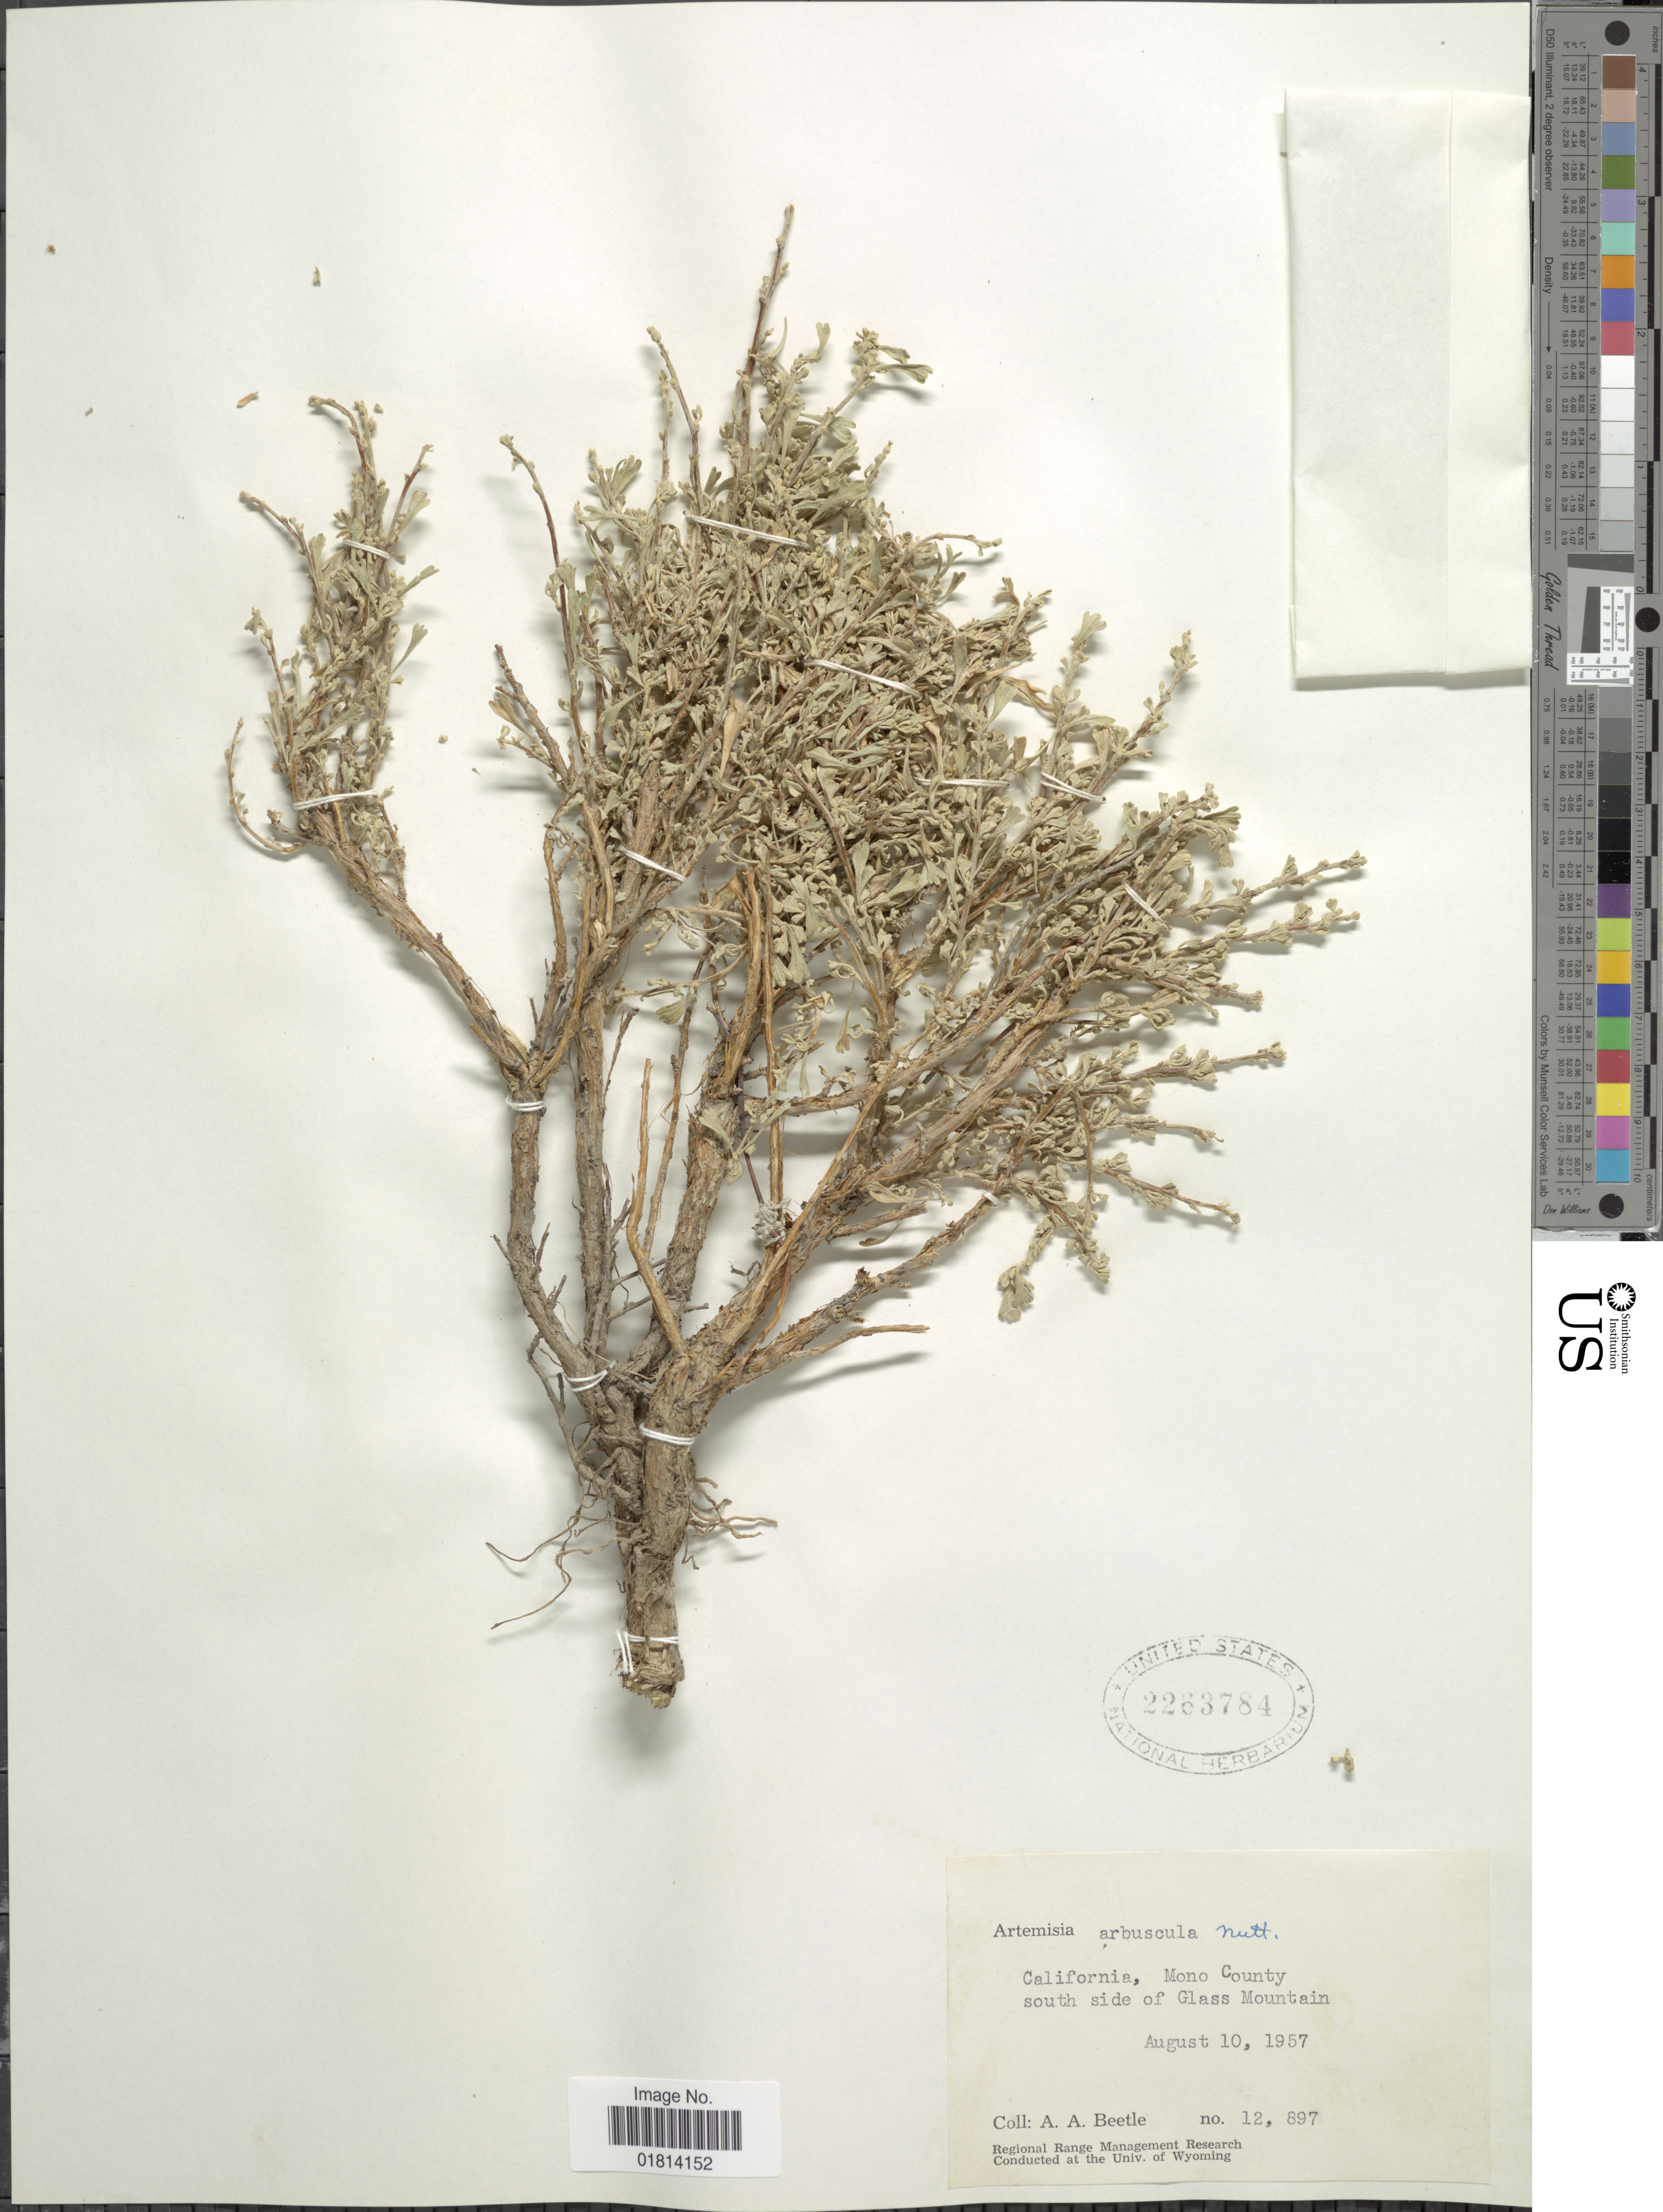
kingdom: Plantae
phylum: Tracheophyta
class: Magnoliopsida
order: Asterales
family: Asteraceae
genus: Artemisia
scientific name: Artemisia arbuscula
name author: Nutt.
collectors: A. A. Beetle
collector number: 12897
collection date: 1957-08-10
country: United States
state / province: California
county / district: Mono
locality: California, Mono County. South side of Glass Mountain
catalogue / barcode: US 2263784